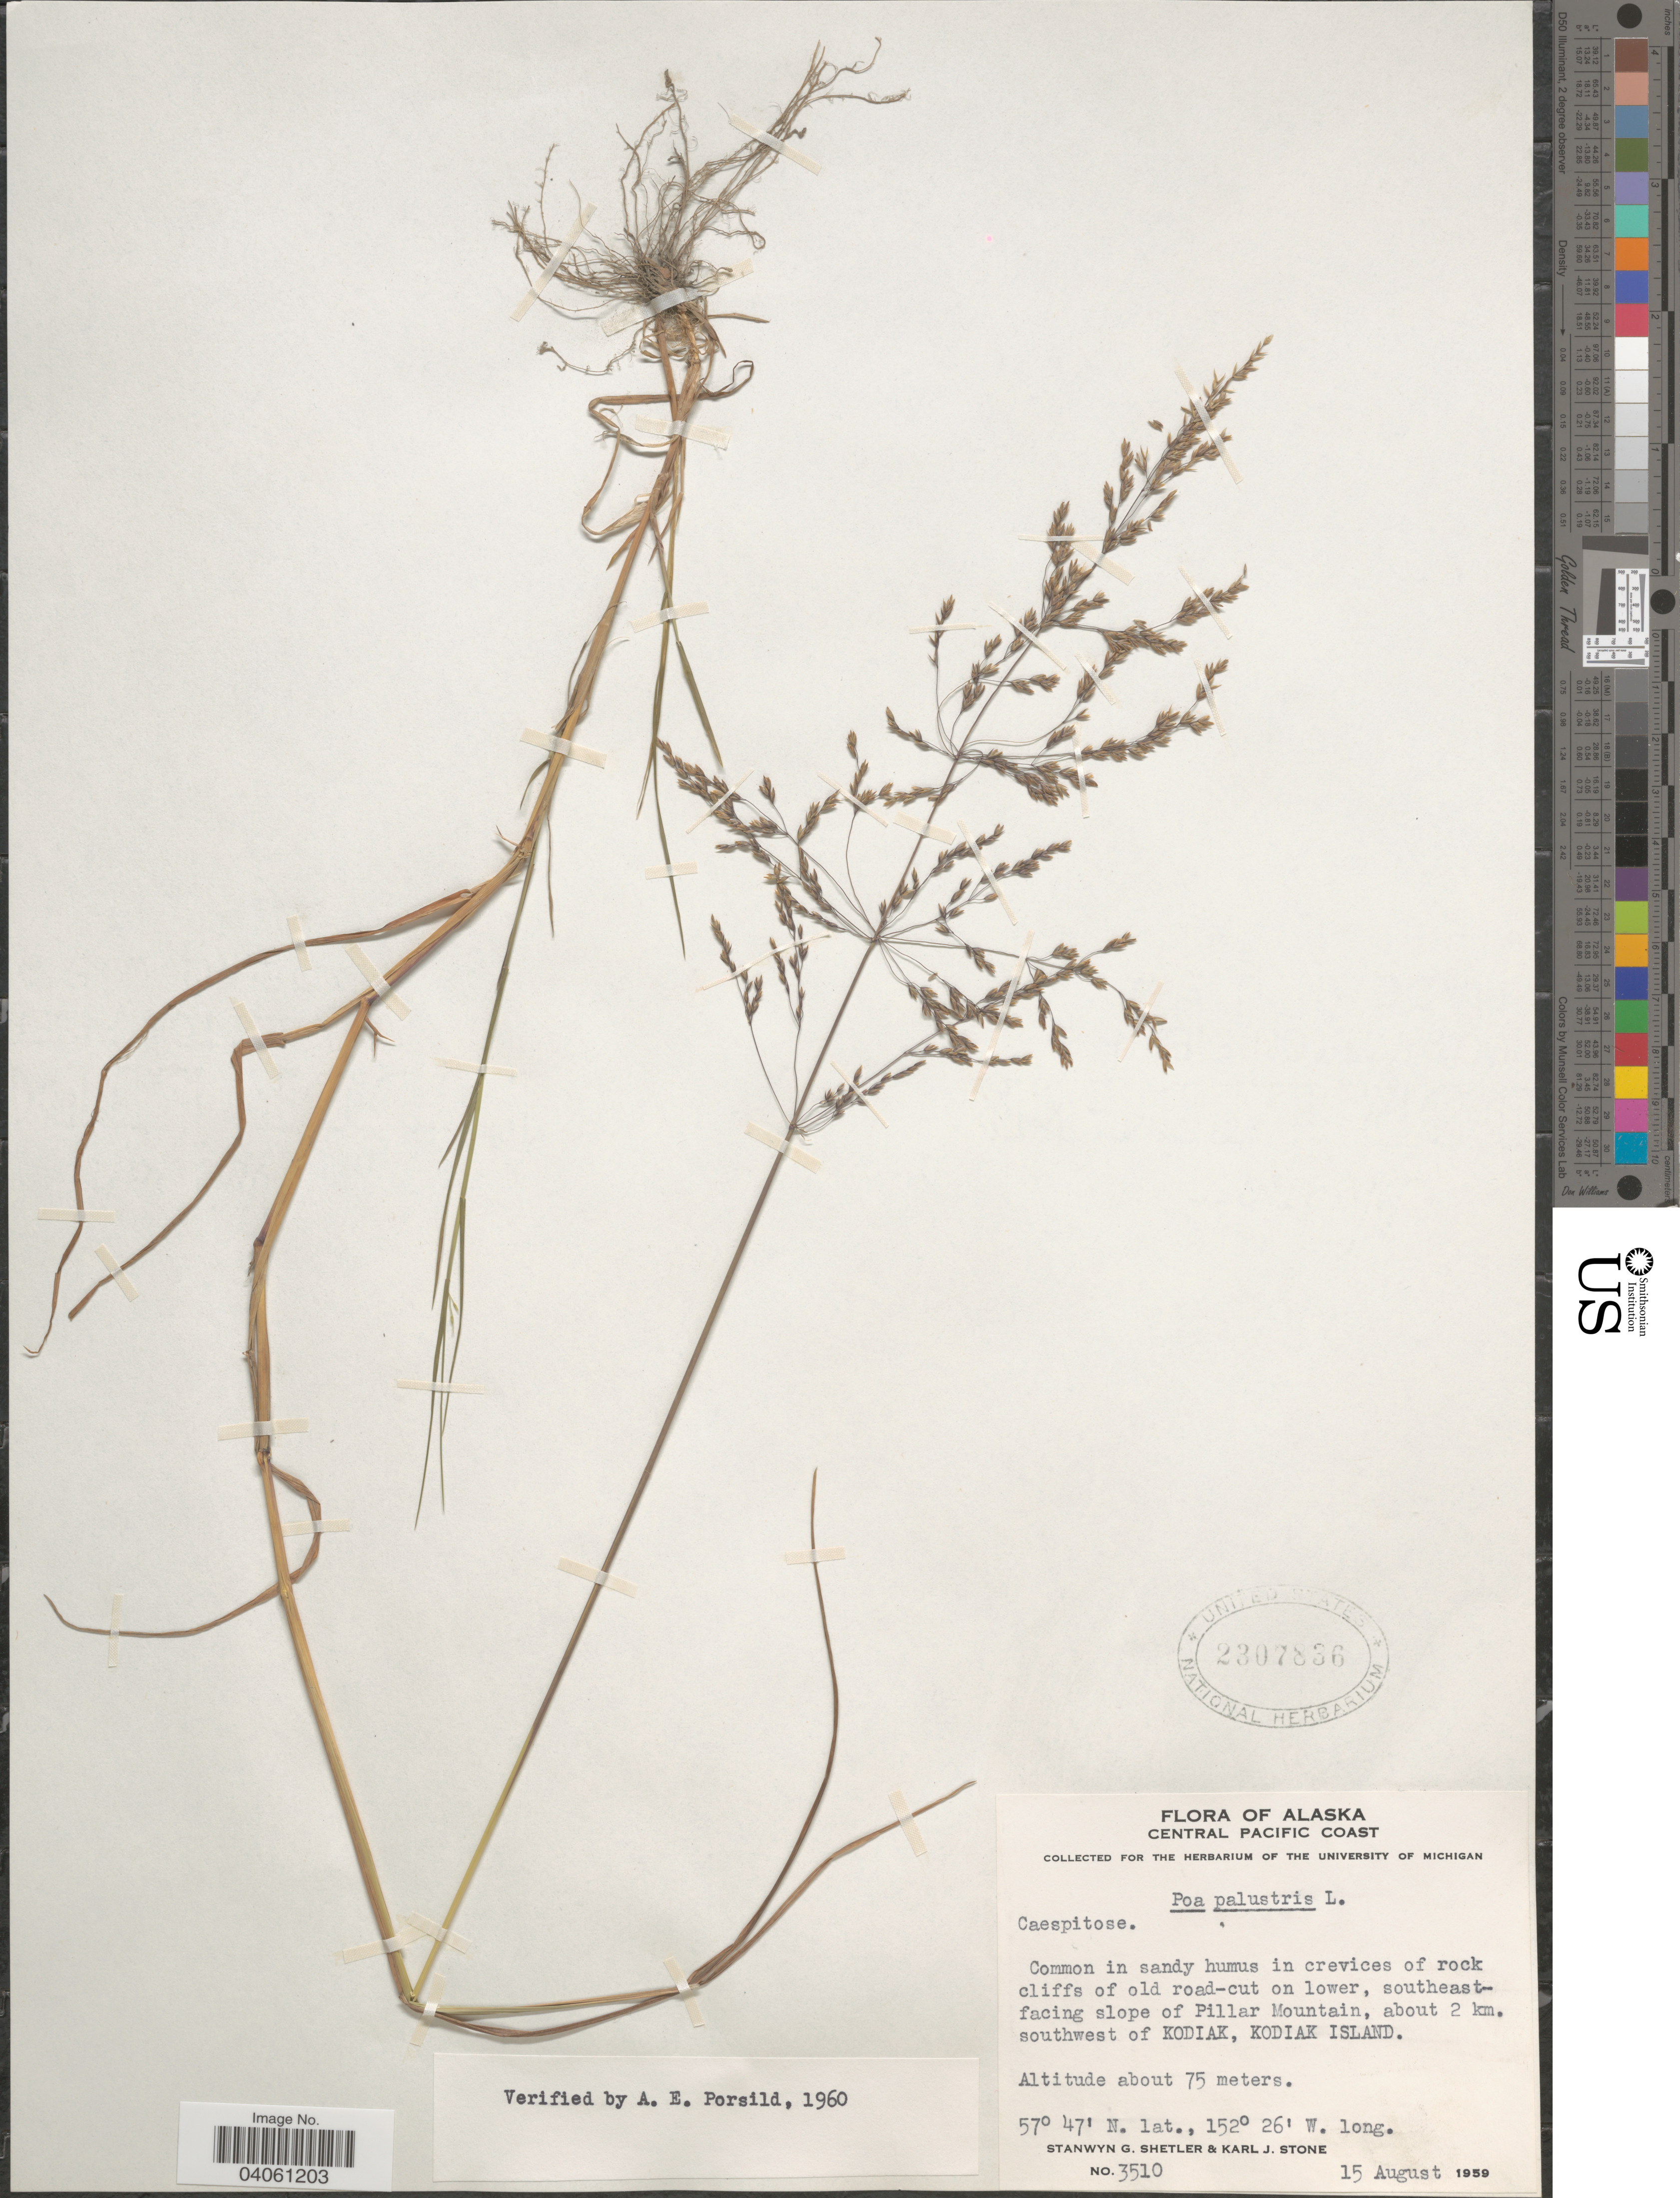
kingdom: Plantae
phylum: Tracheophyta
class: Liliopsida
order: Poales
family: Poaceae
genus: Poa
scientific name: Poa palustris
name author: L.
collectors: S. Shetler & K. J. Stone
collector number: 3510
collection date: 1959-08-15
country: United States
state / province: Alaska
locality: Central Pacific Coast. In sandy humus in crevices of rock cliffs of old road-cut on lower, southeast-facing slope of Pillar Mountain, about 2 km. southwest of Kodiak, Kodiak Island.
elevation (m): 75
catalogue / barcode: US 2307836